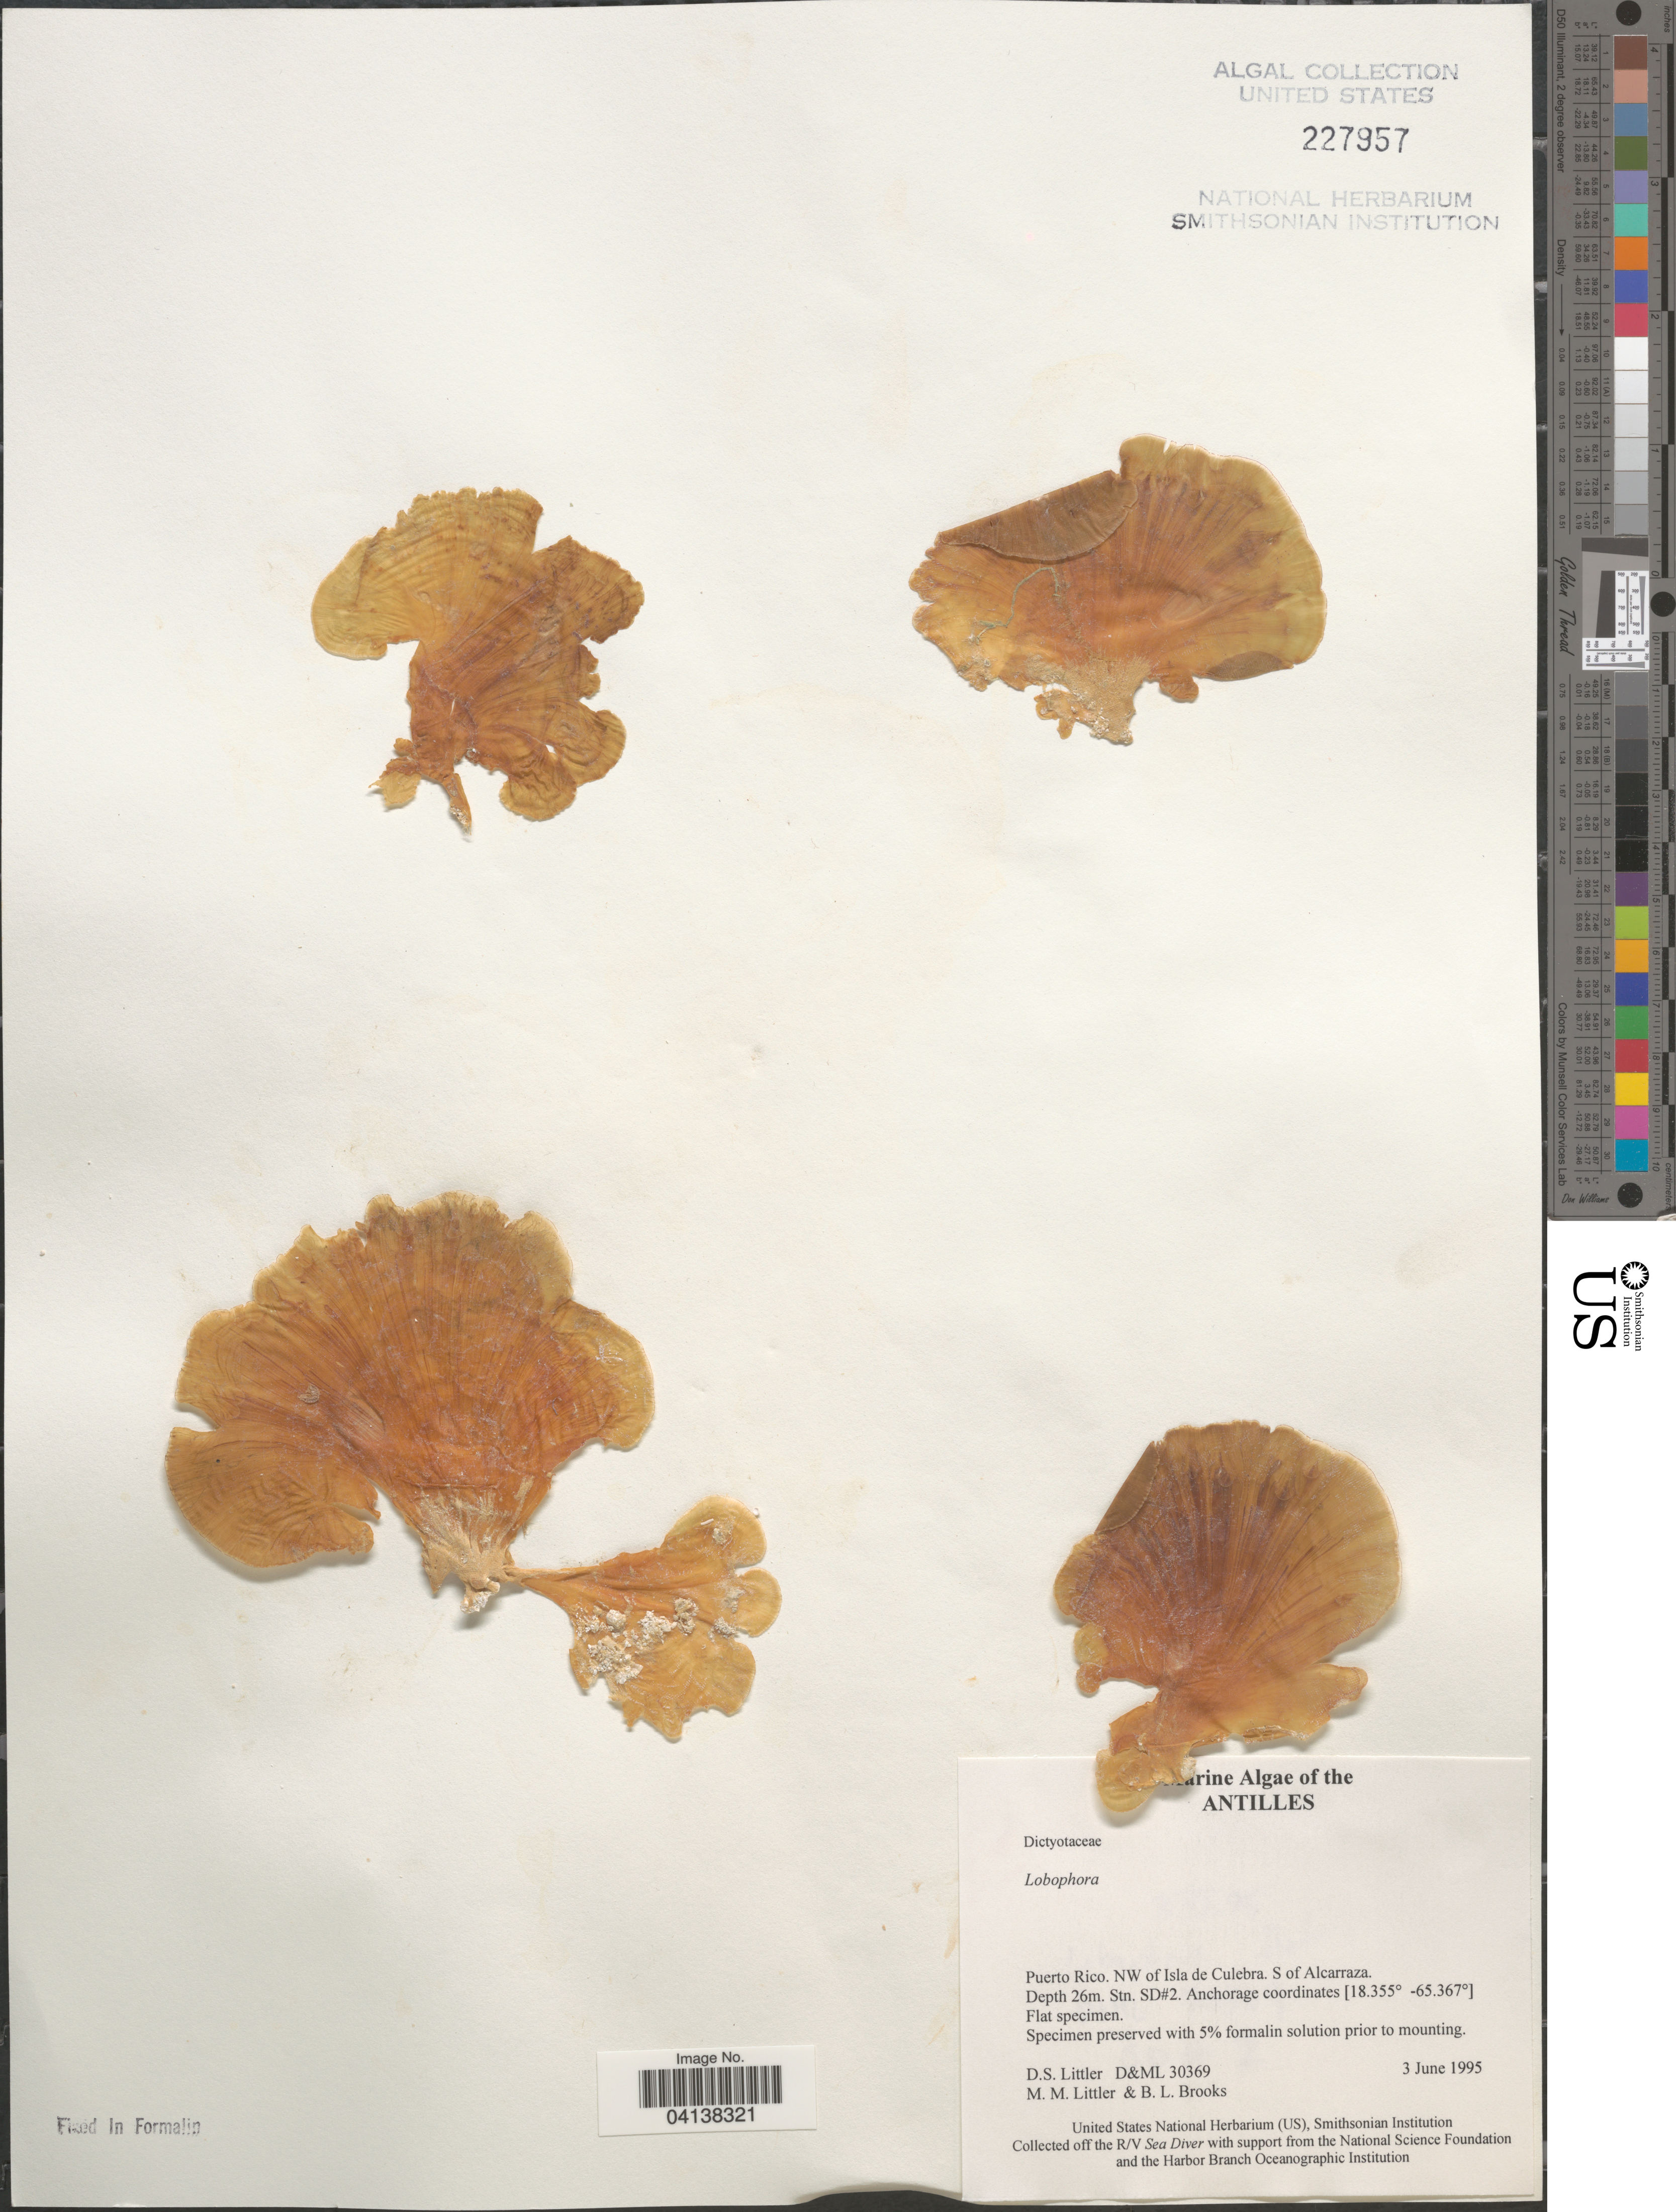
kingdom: Chromista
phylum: Ochrophyta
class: Phaeophyceae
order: Dictyotales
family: Dictyotaceae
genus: Lobophora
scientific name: Lobophora sp.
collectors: D. S. Littler & B. Brooks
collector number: D&ML 30369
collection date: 1995-06-03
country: Puerto Rico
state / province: Culebra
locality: NW of Isla de Culebra. S of Alcarraza. Stn. SD#2. The Antilles.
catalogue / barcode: US 227957